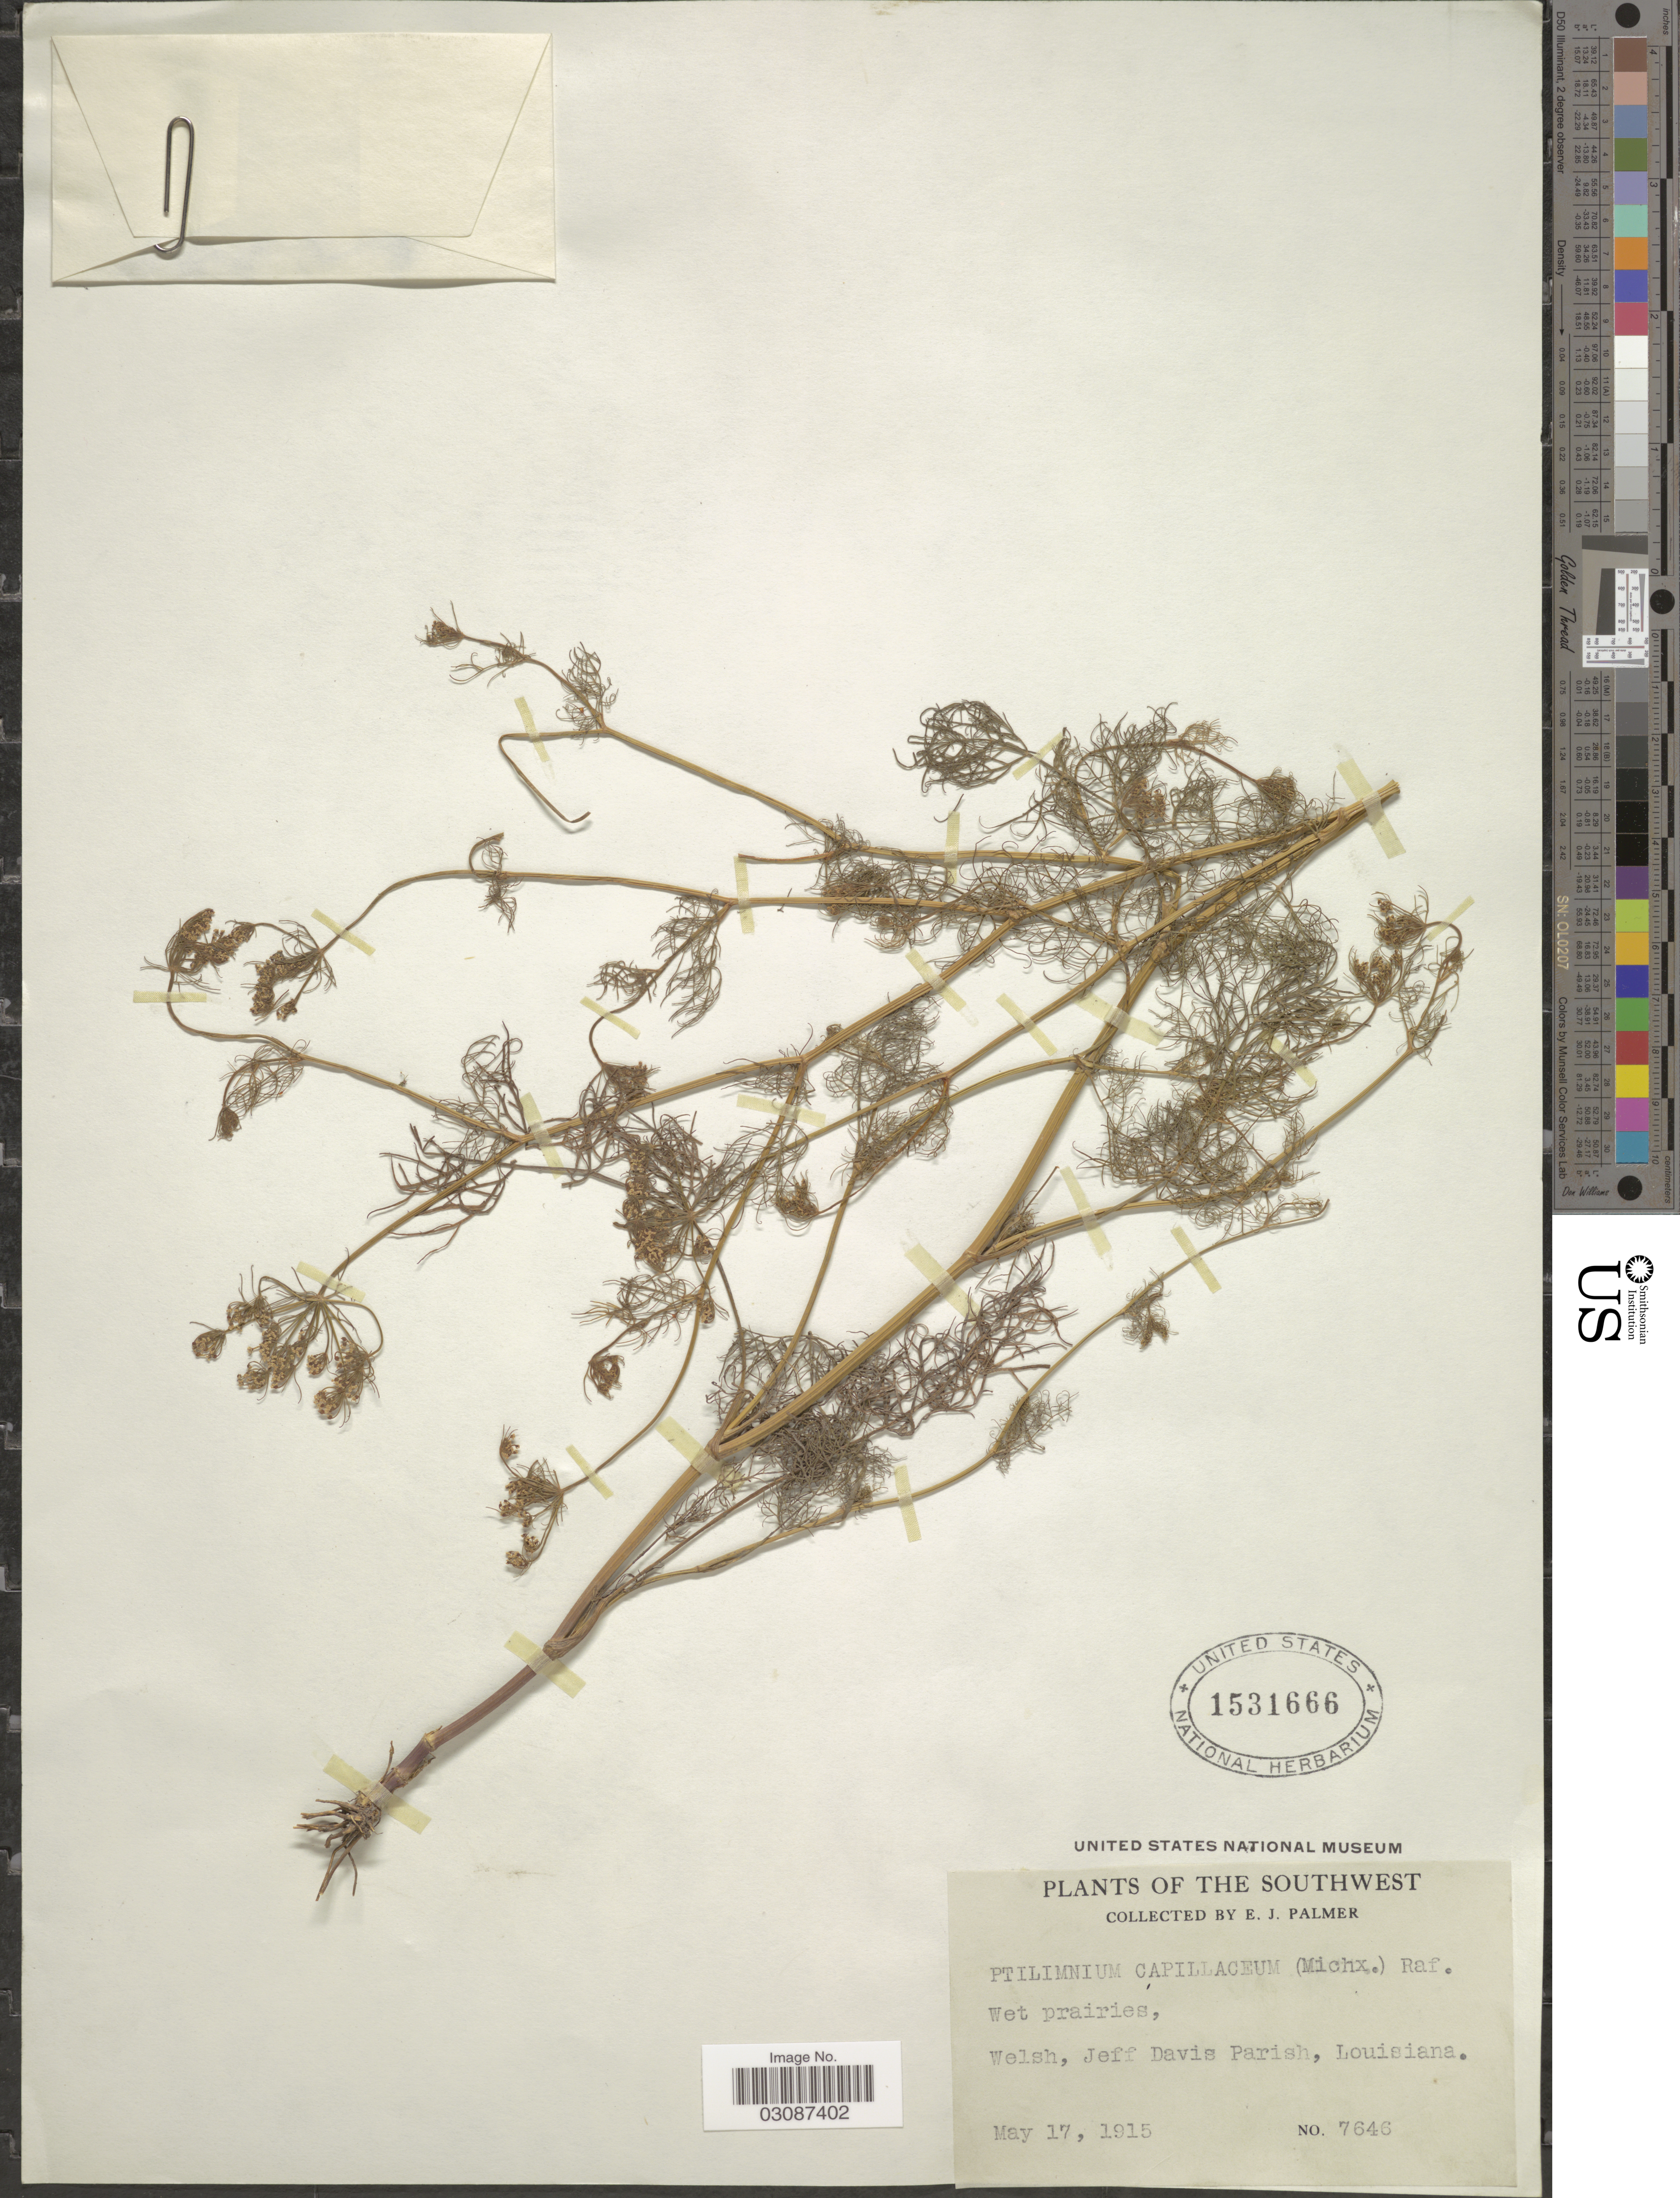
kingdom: Plantae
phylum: Tracheophyta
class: Magnoliopsida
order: Apiales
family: Apiaceae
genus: Ptilimnium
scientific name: Ptilimnium capillaceum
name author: (Michx.) Raf.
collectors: E. J. Palmer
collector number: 7646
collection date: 1915-05-17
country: United States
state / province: Louisiana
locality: The Southwest. Welsh, Jeff Davis Parish.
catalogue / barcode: US 1531666